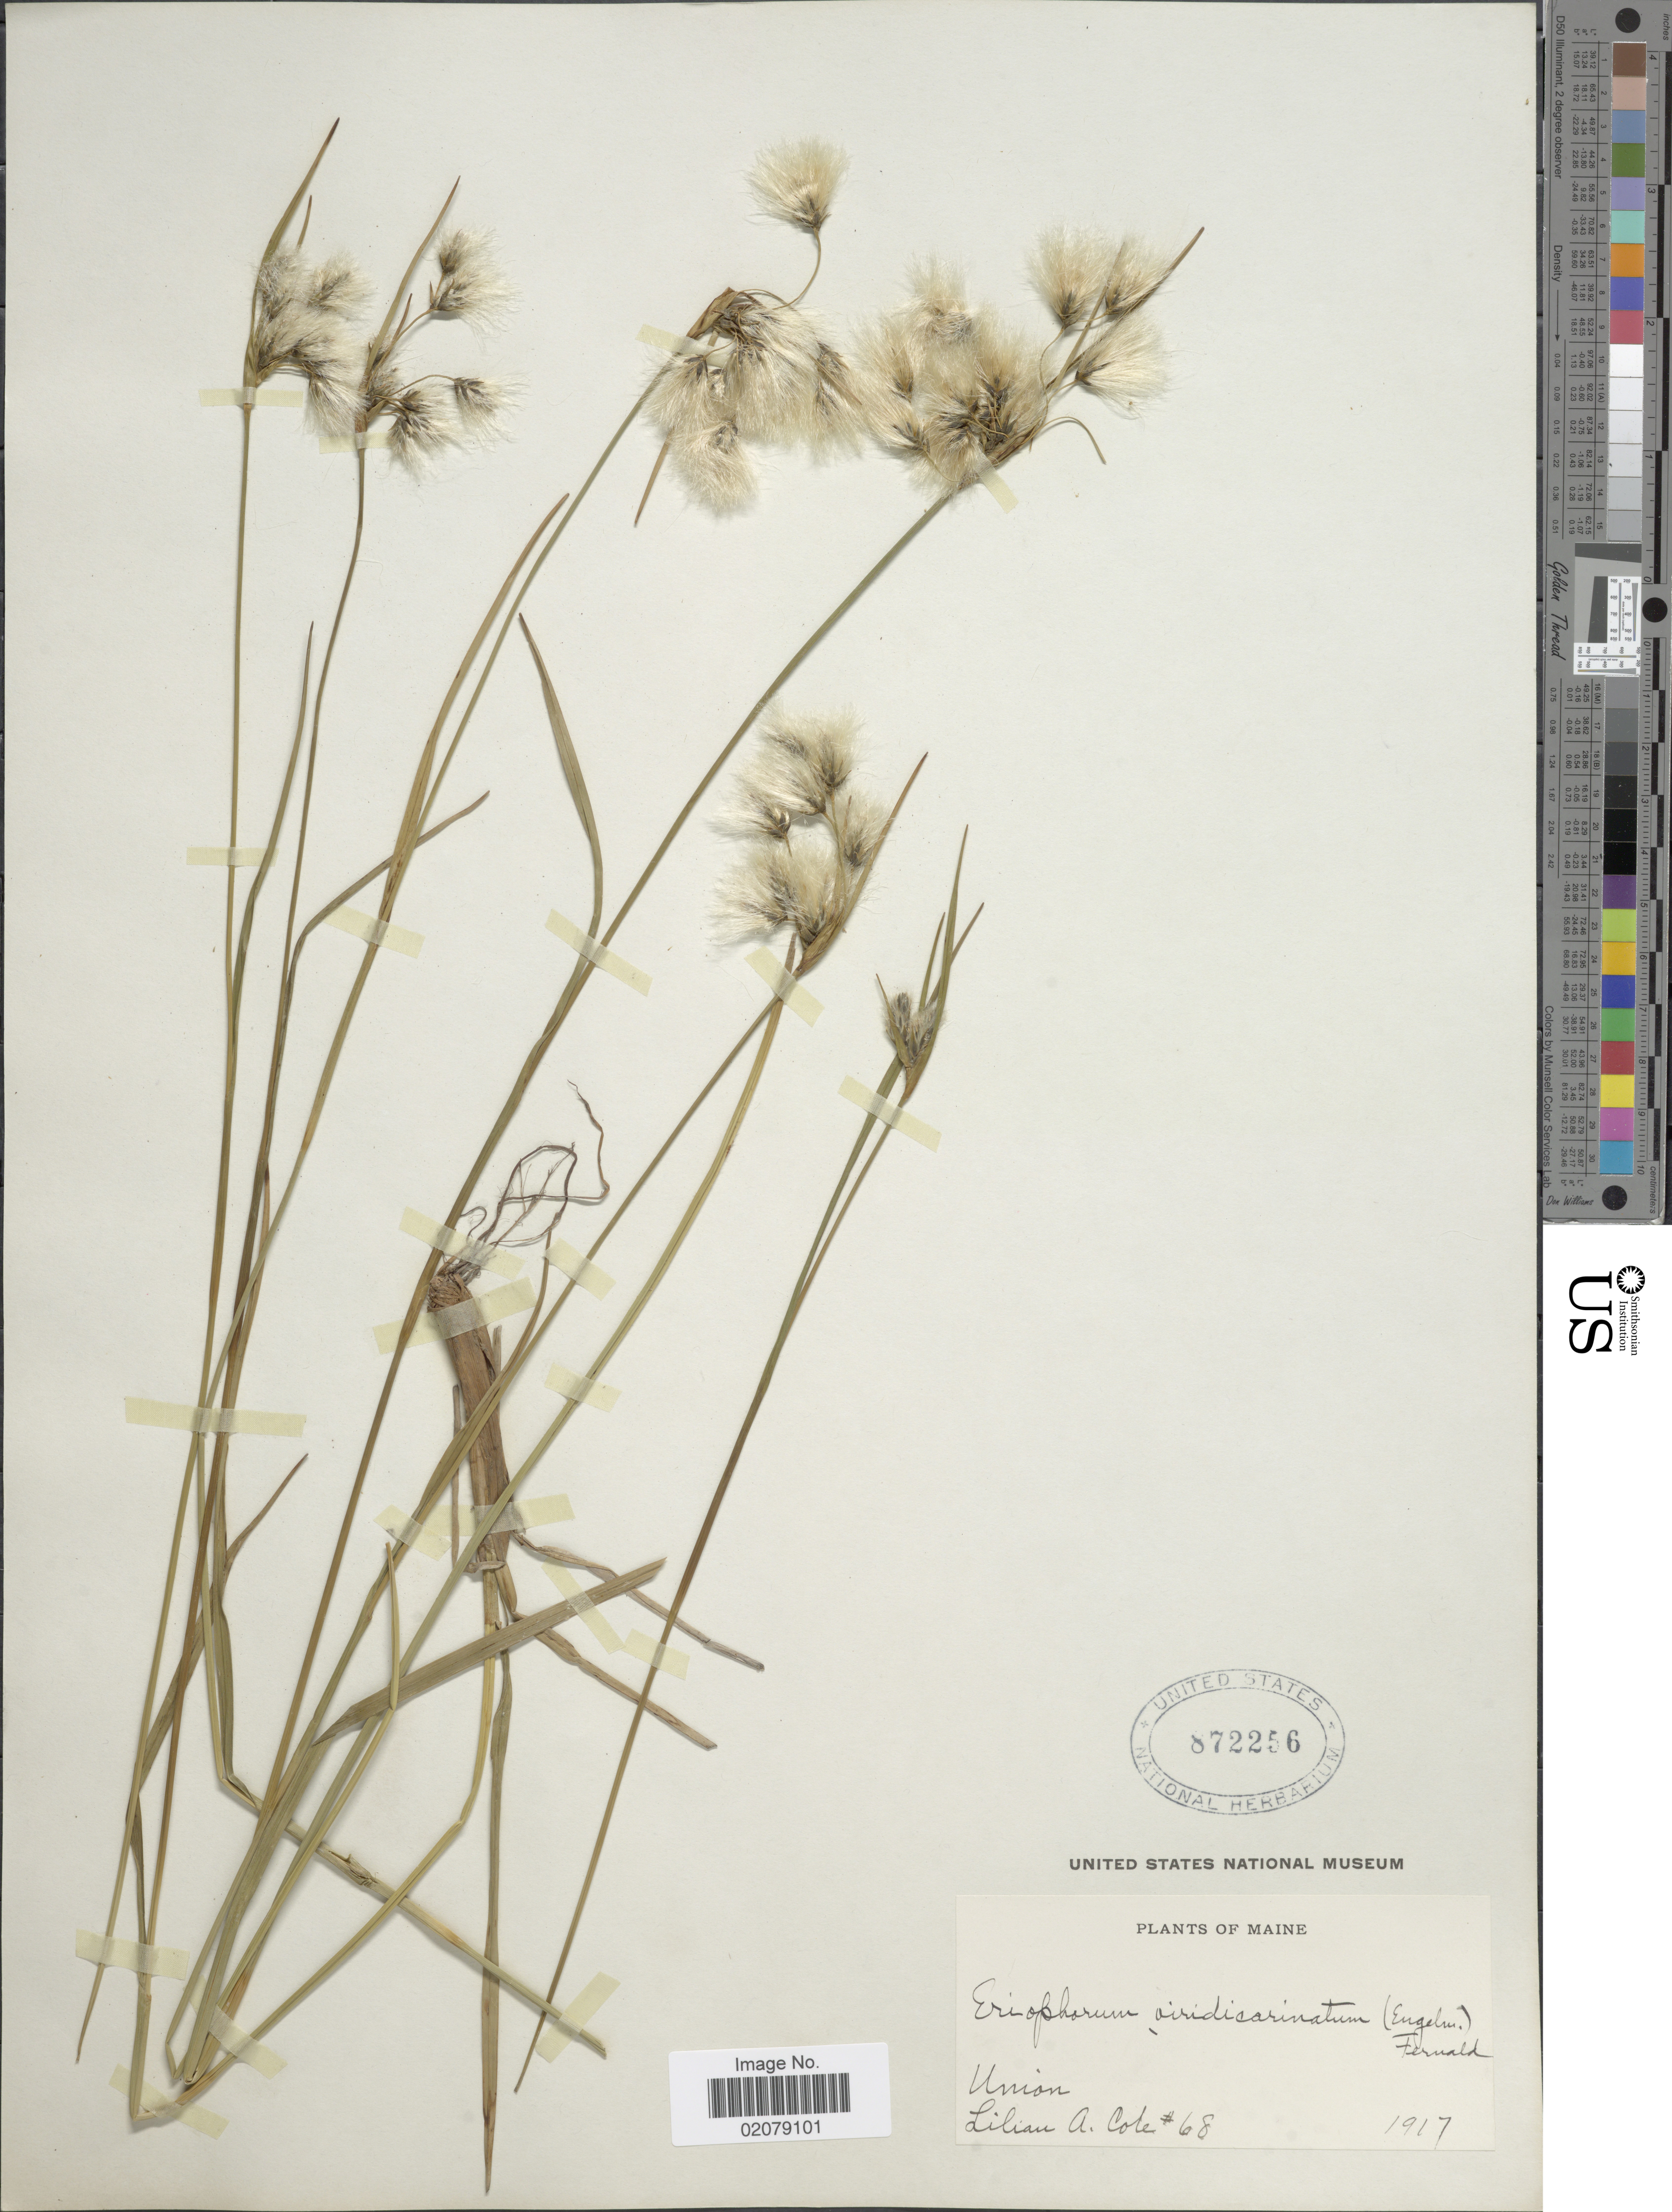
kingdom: Plantae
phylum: Tracheophyta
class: Liliopsida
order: Poales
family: Cyperaceae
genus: Eriophorum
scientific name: Eriophorum viridicarinatum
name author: (Englem.) Fernald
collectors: L. A. Cole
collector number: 68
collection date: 1917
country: United States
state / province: Maine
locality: Union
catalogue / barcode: US 872256